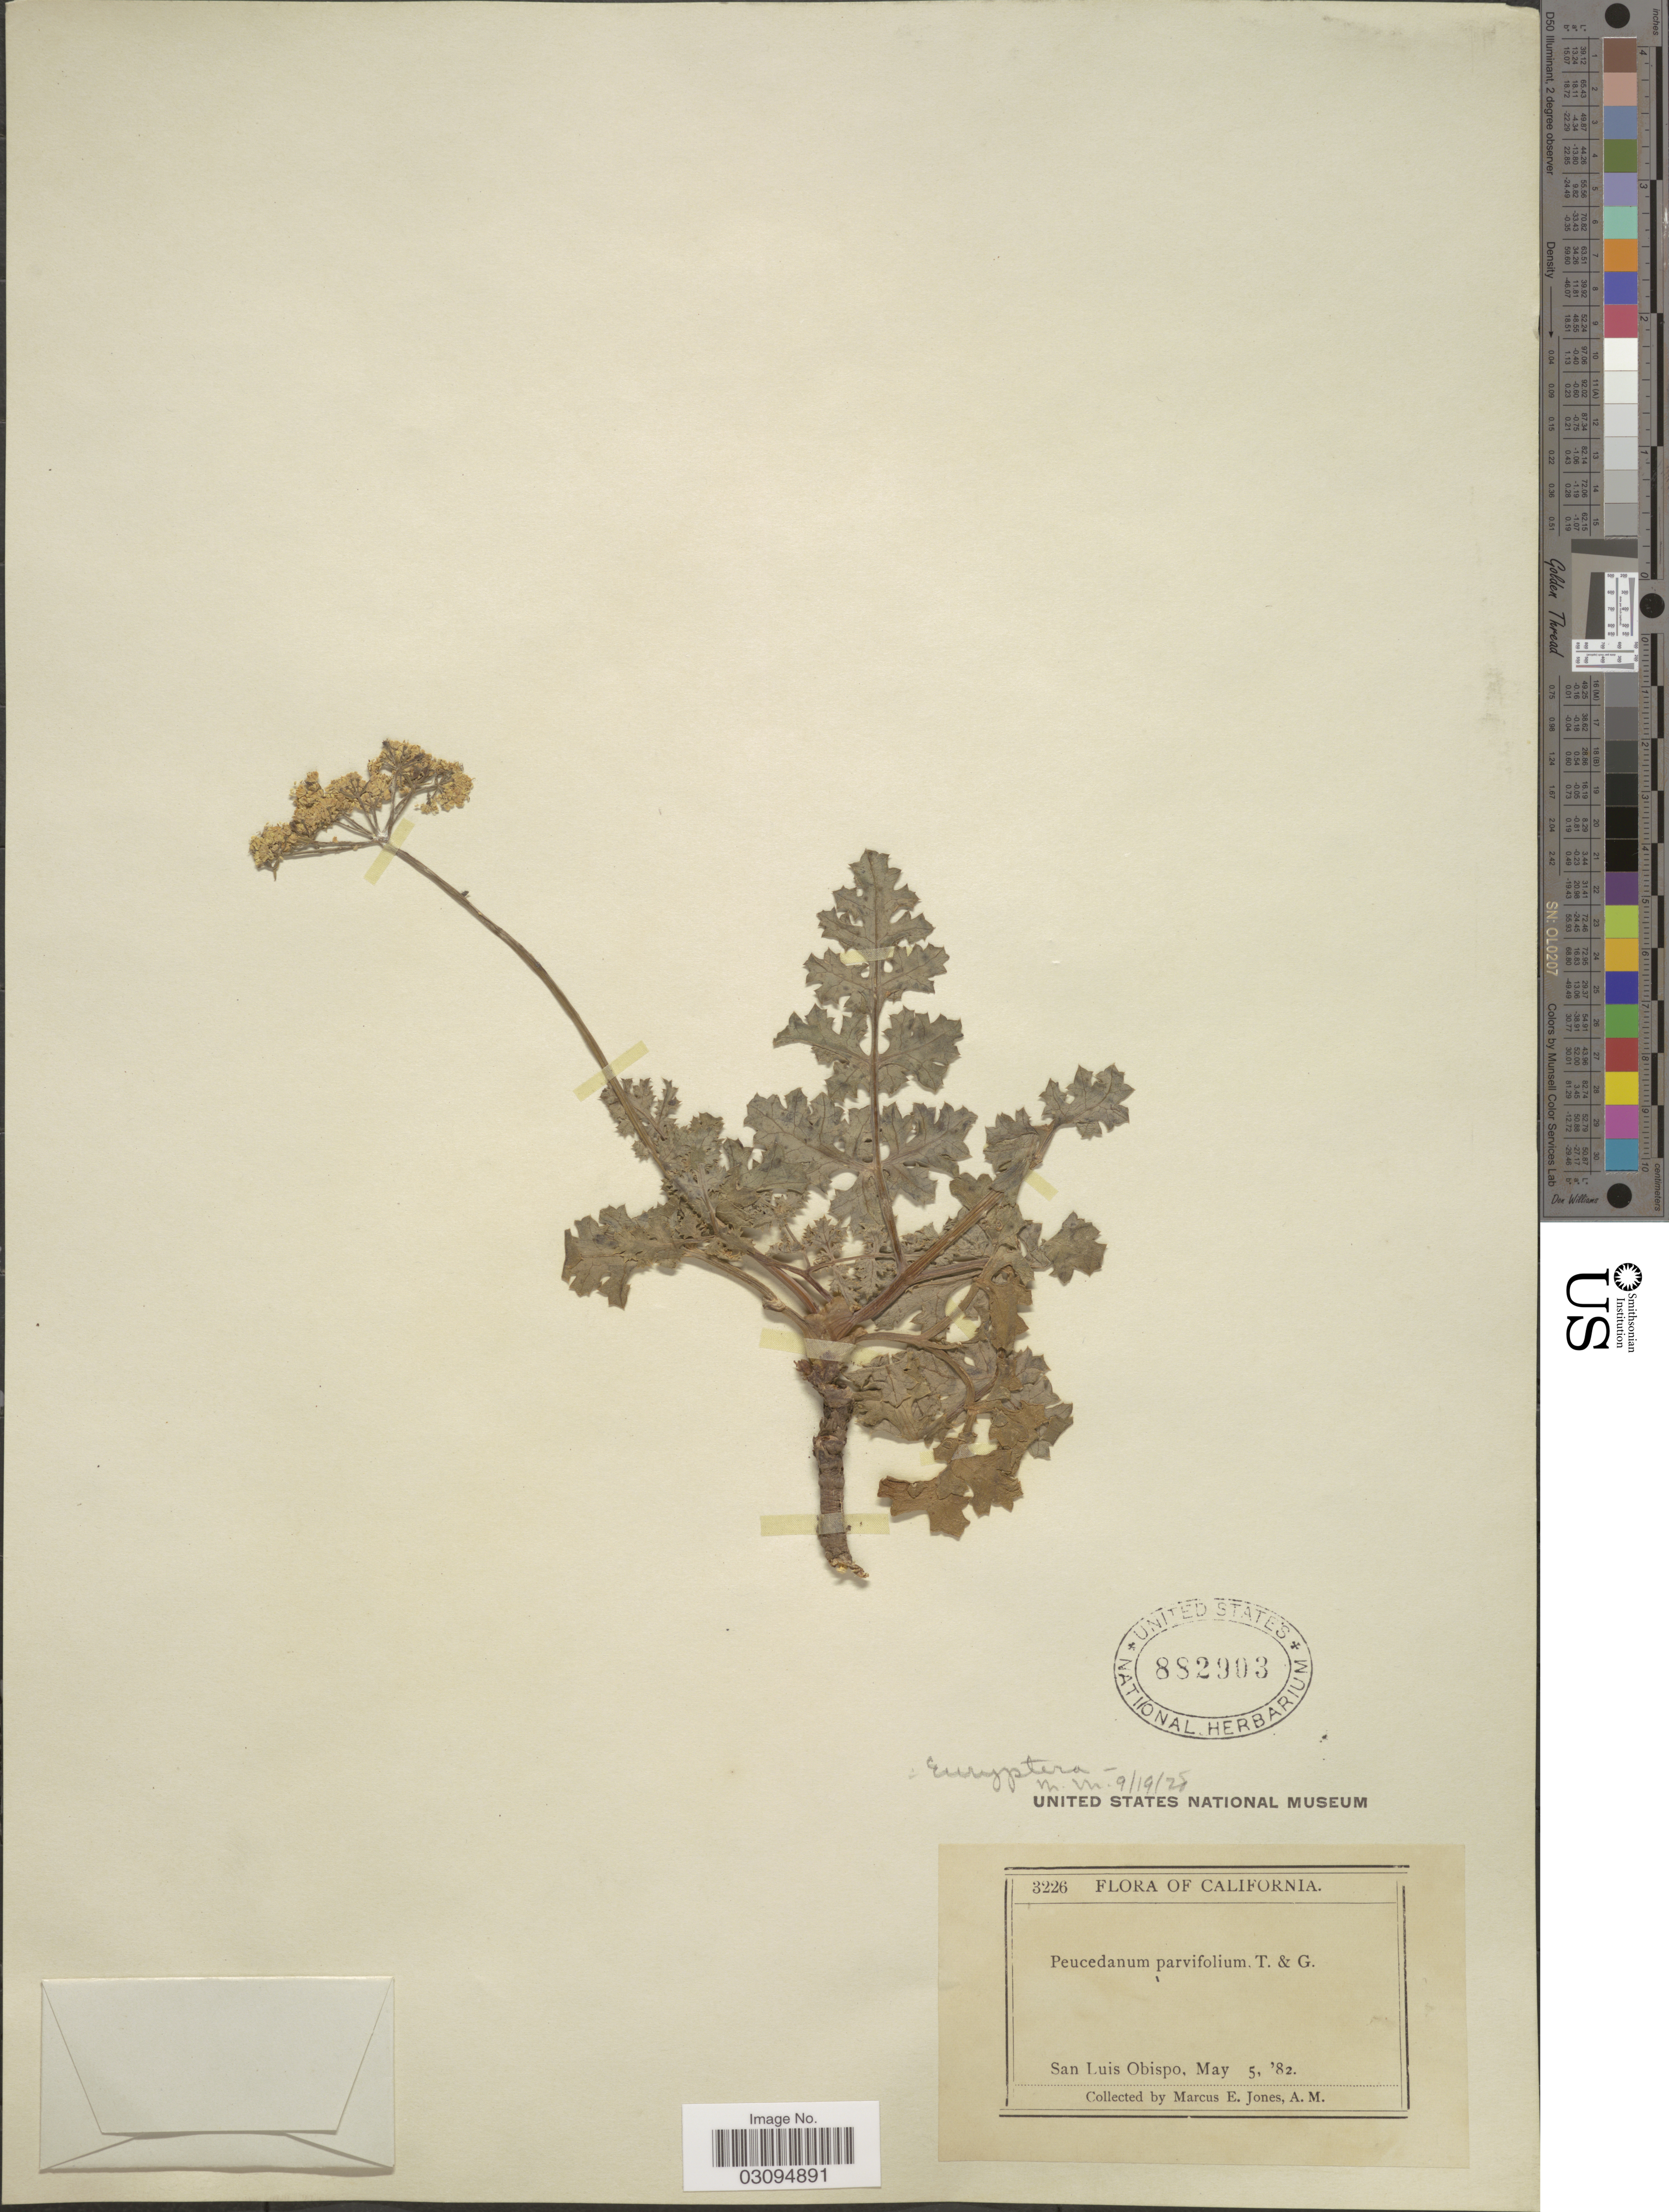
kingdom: Plantae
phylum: Tracheophyta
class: Magnoliopsida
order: Apiales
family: Apiaceae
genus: Lomatium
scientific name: Lomatium parvifolium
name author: (Hook. & Arn.) Jeps.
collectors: M. E. Jones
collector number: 3226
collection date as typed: Transcribed d/m/y: 5/5/82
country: United States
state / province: California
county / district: San Luis Obispo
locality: San Luis Obispo.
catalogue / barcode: US 882903